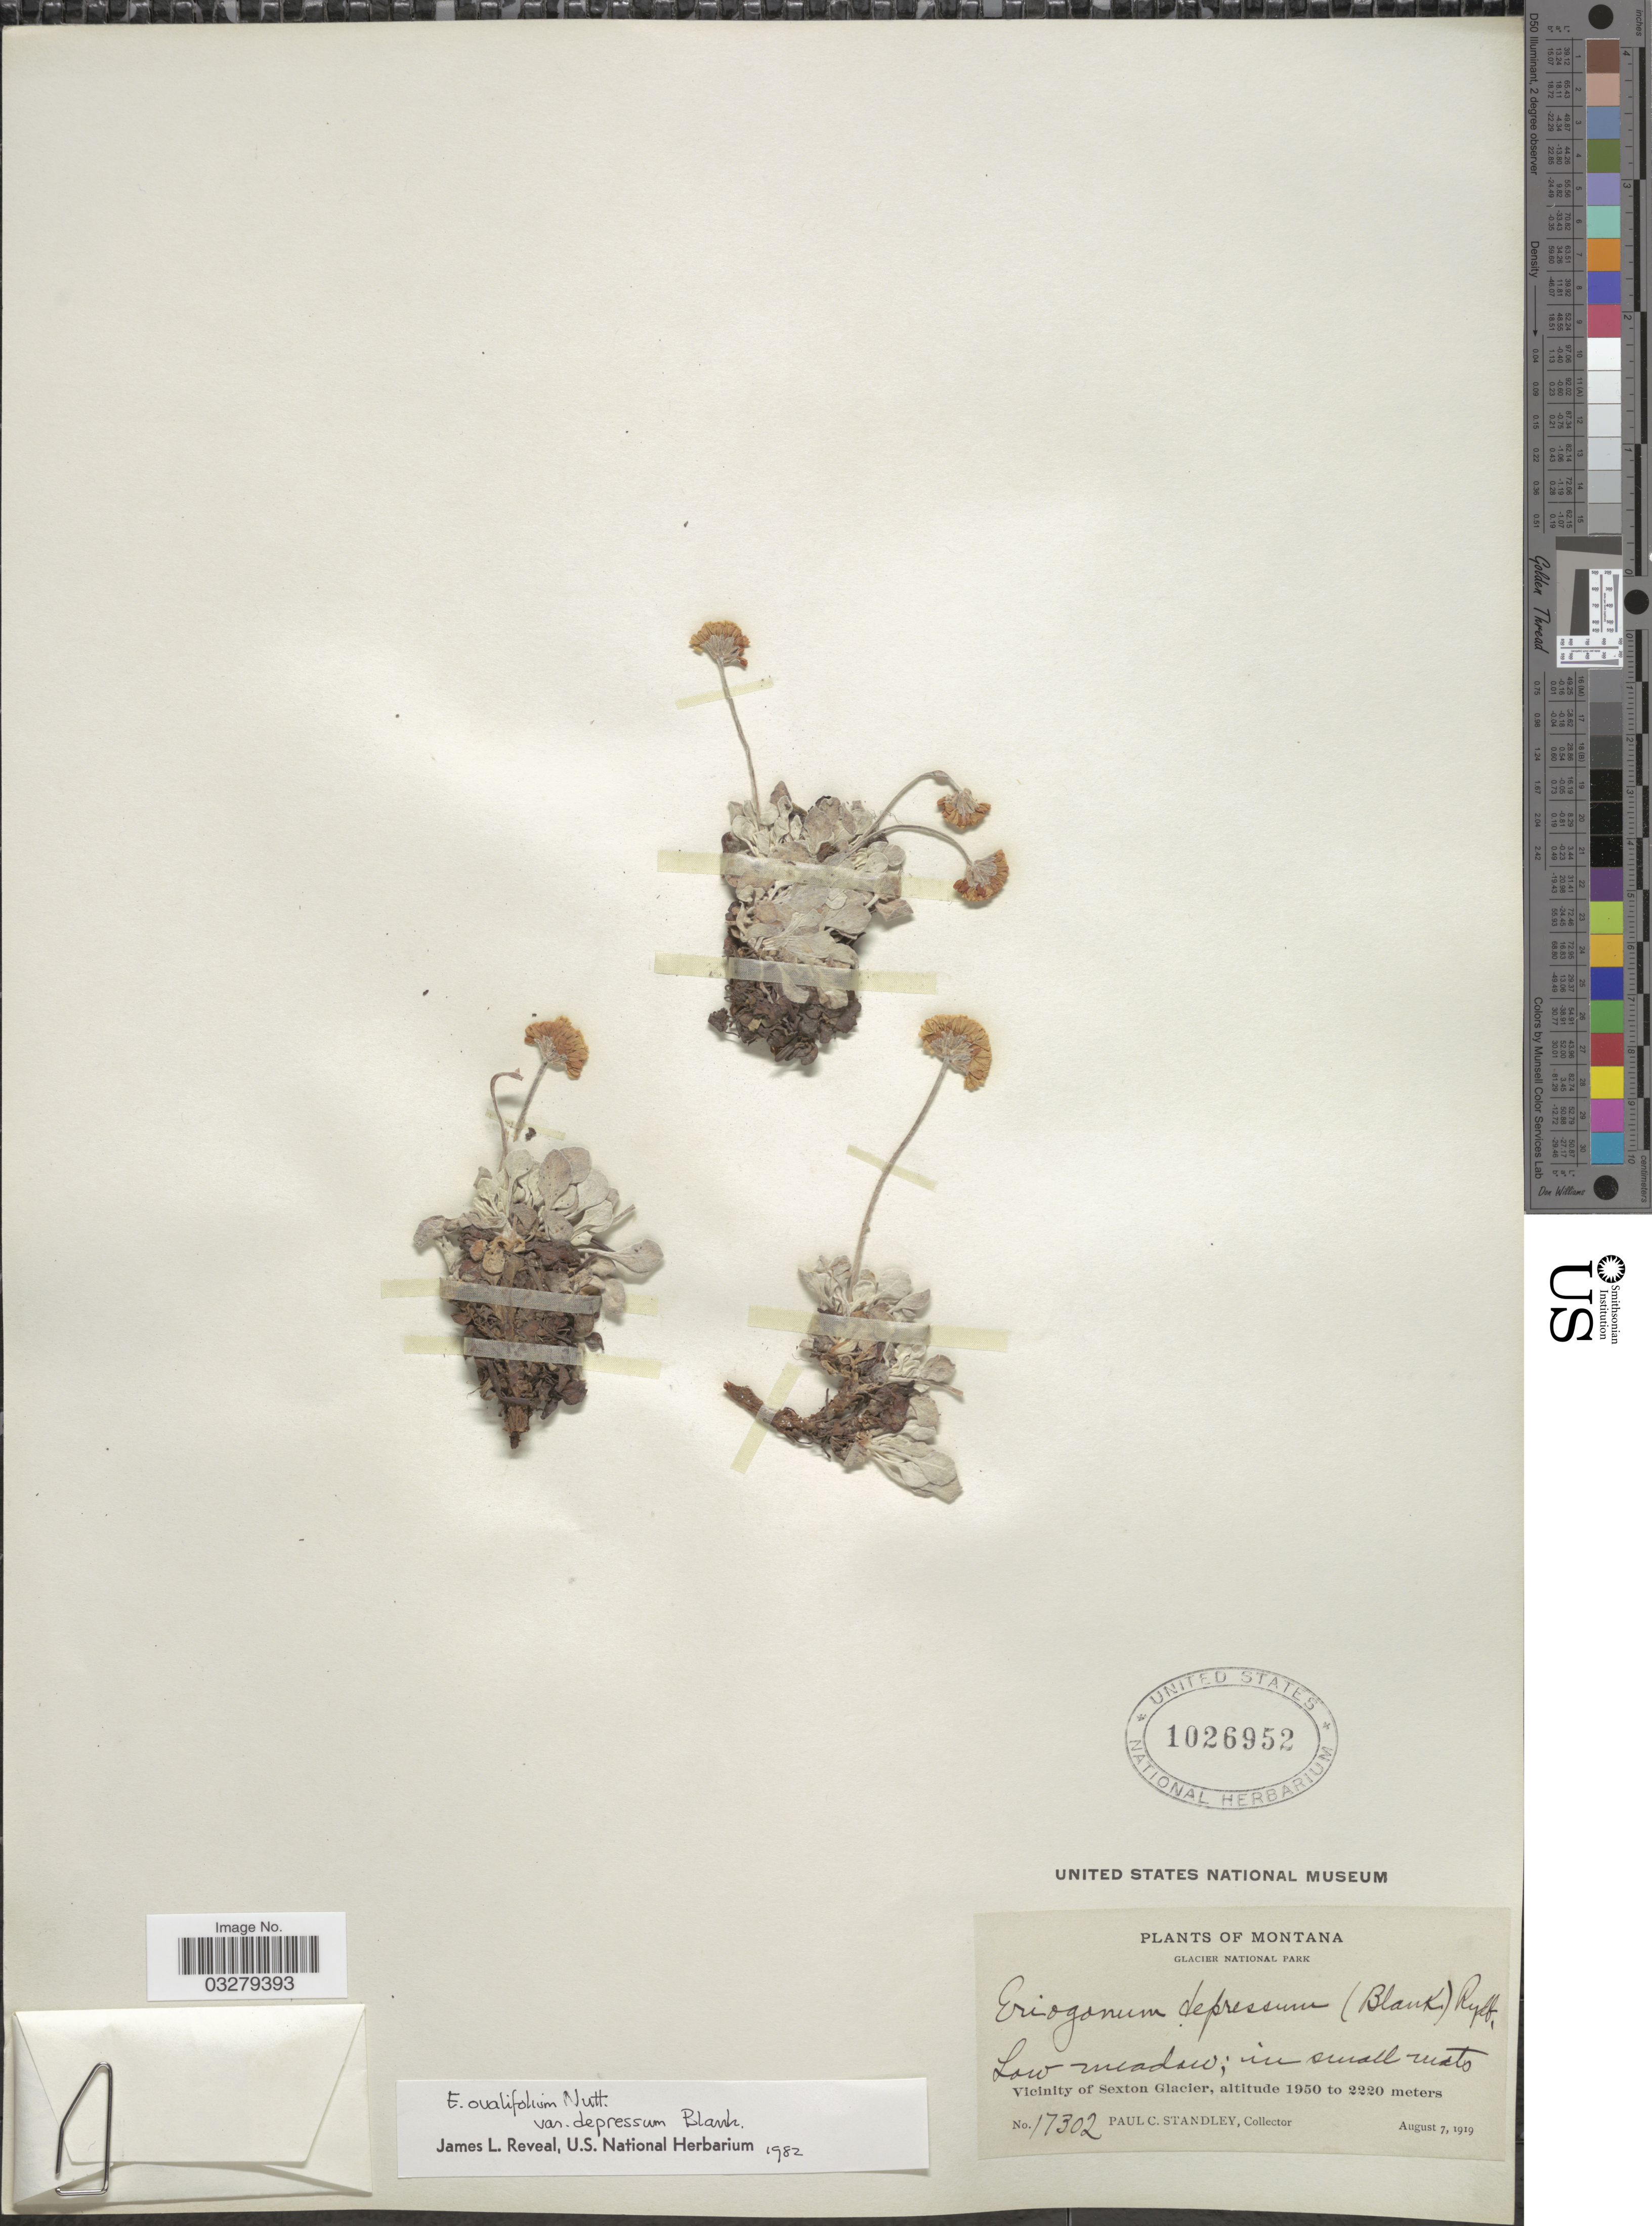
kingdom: Plantae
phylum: Tracheophyta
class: Magnoliopsida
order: Caryophyllales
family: Polygonaceae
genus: Eriogonum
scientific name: Eriogonum ovalifolium var. depressum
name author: Blank.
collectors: P. C. Standley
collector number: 17302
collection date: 1919-08-07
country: United States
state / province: Montana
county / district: Glacier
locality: Glacier National Park, Vicinity of Sexton Glacier.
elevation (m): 1950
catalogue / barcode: US 1026952